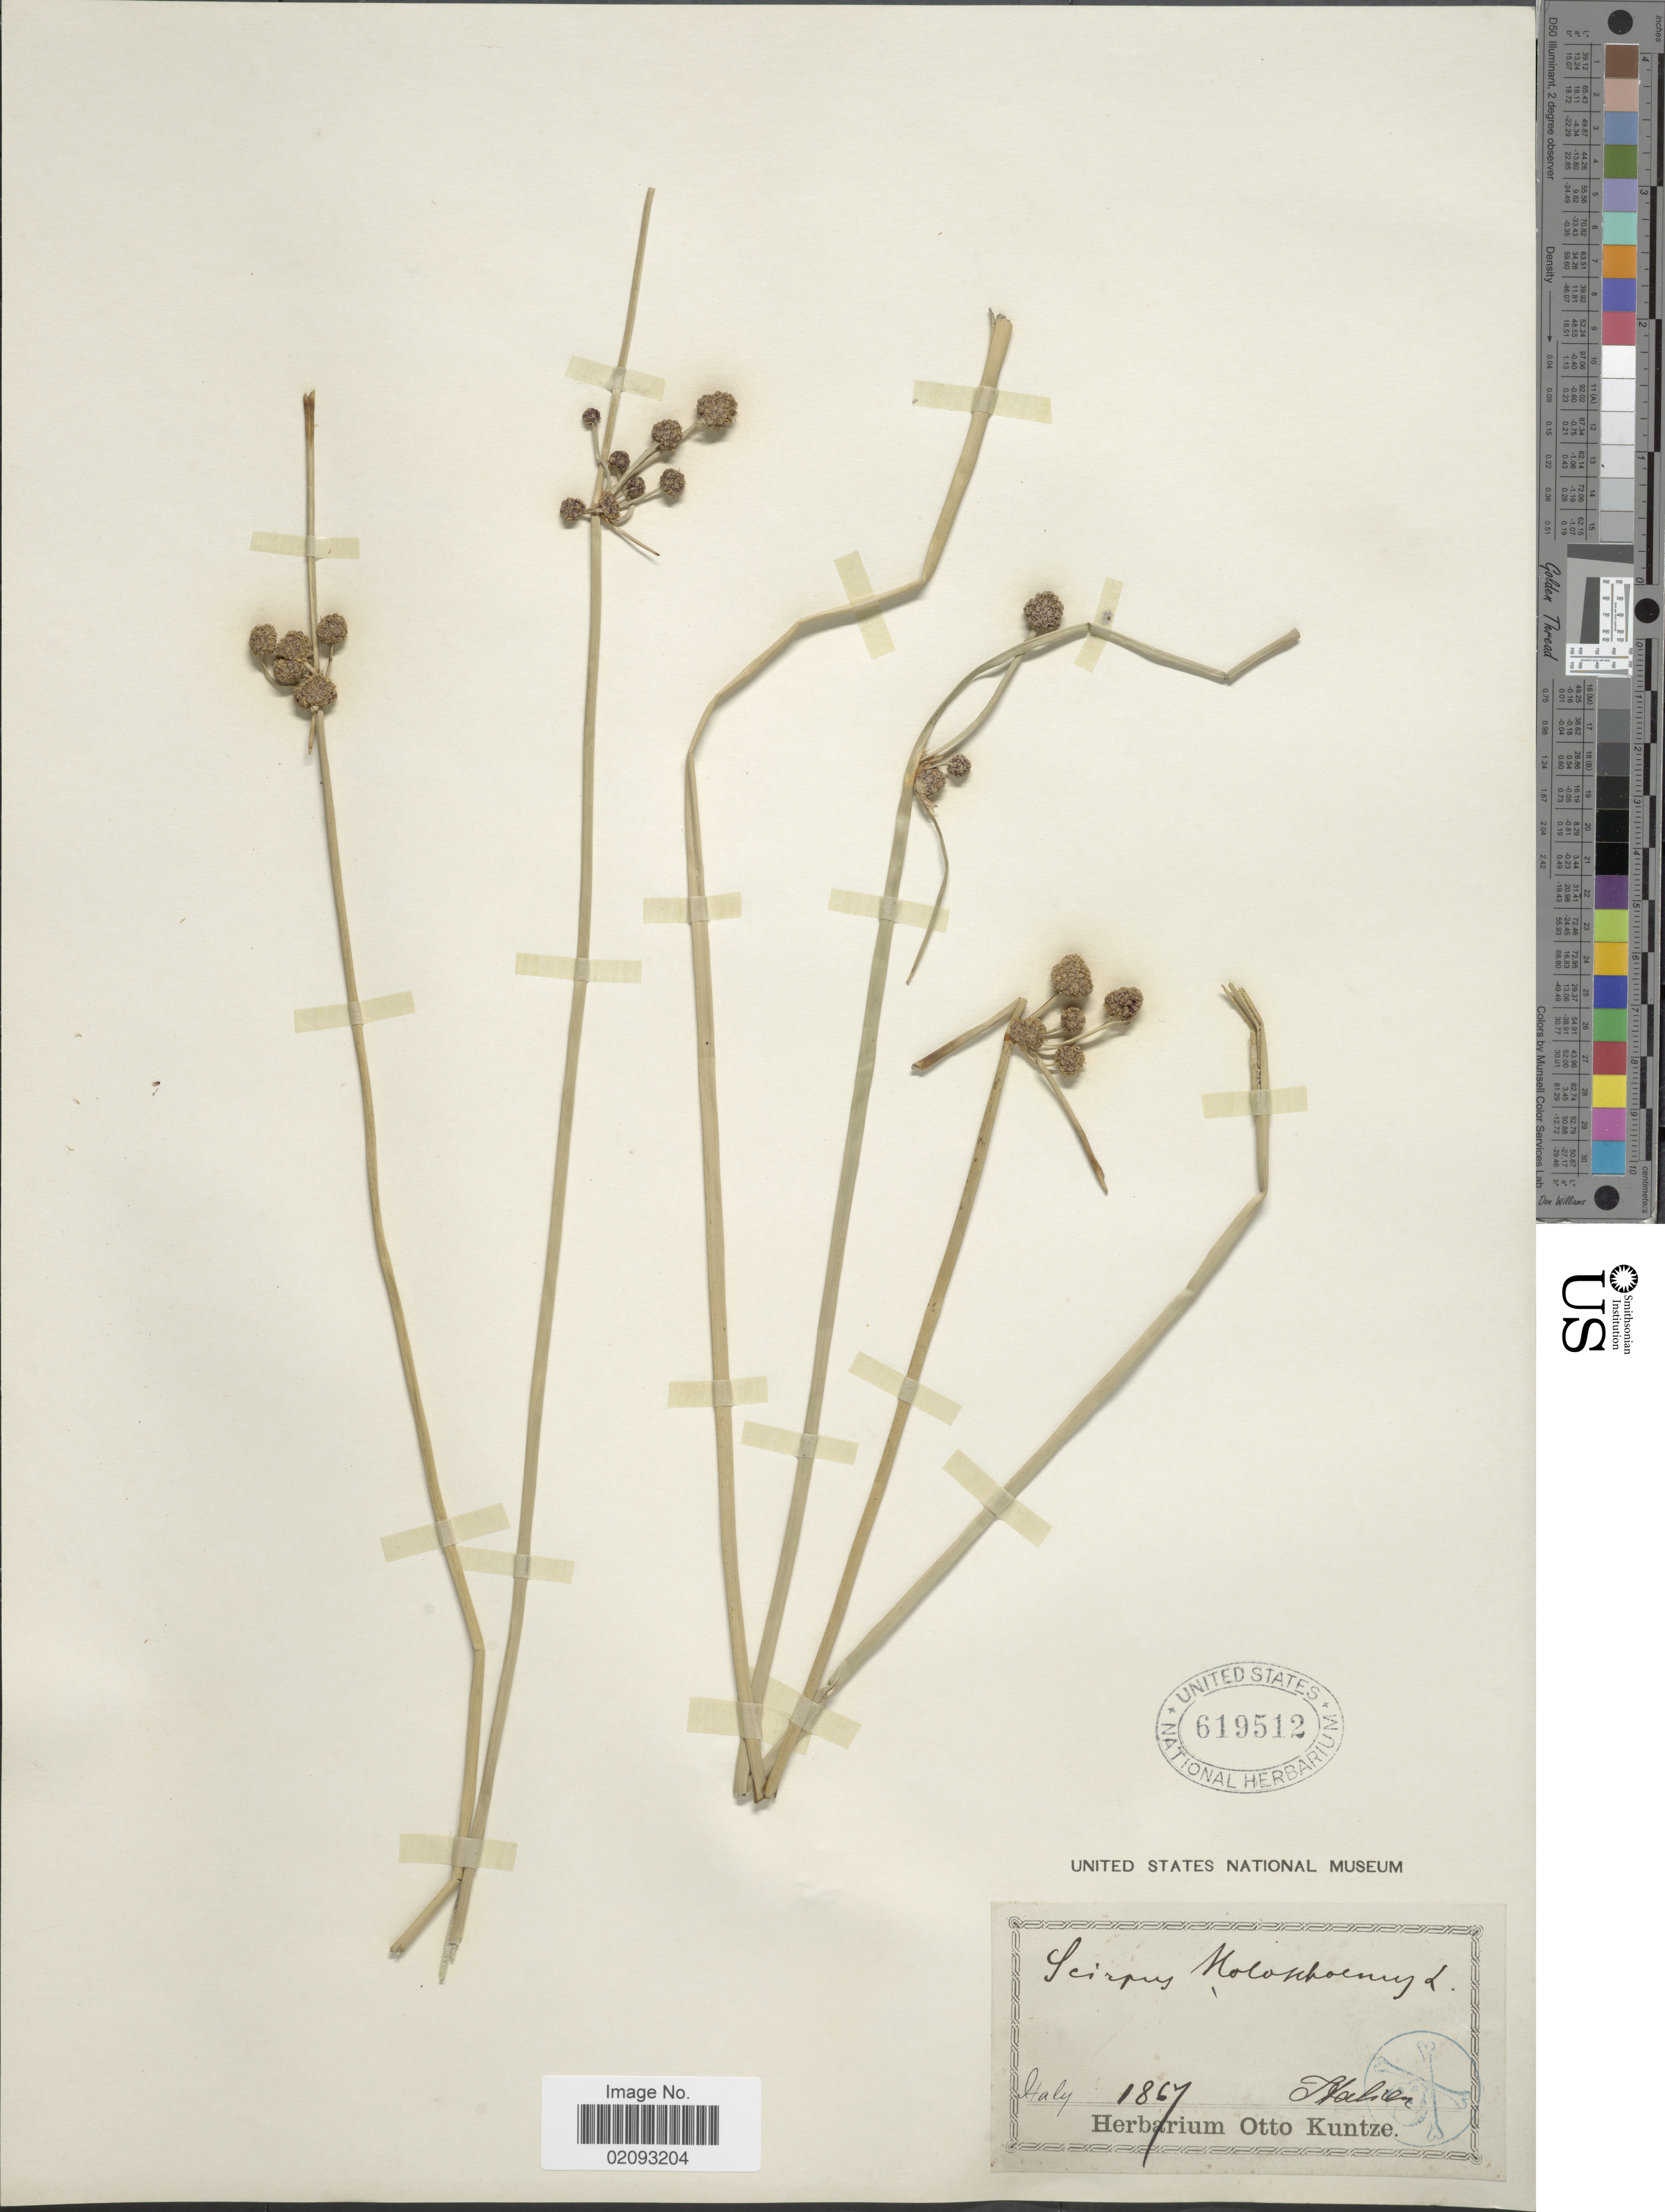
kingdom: Plantae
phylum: Tracheophyta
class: Liliopsida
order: Poales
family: Cyperaceae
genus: Scirpoides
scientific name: Scirpoides holoschoenus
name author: (L.) Soják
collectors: ex herb. Otto Kuntze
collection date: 1867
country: Italy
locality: Italien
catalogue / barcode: US 619512